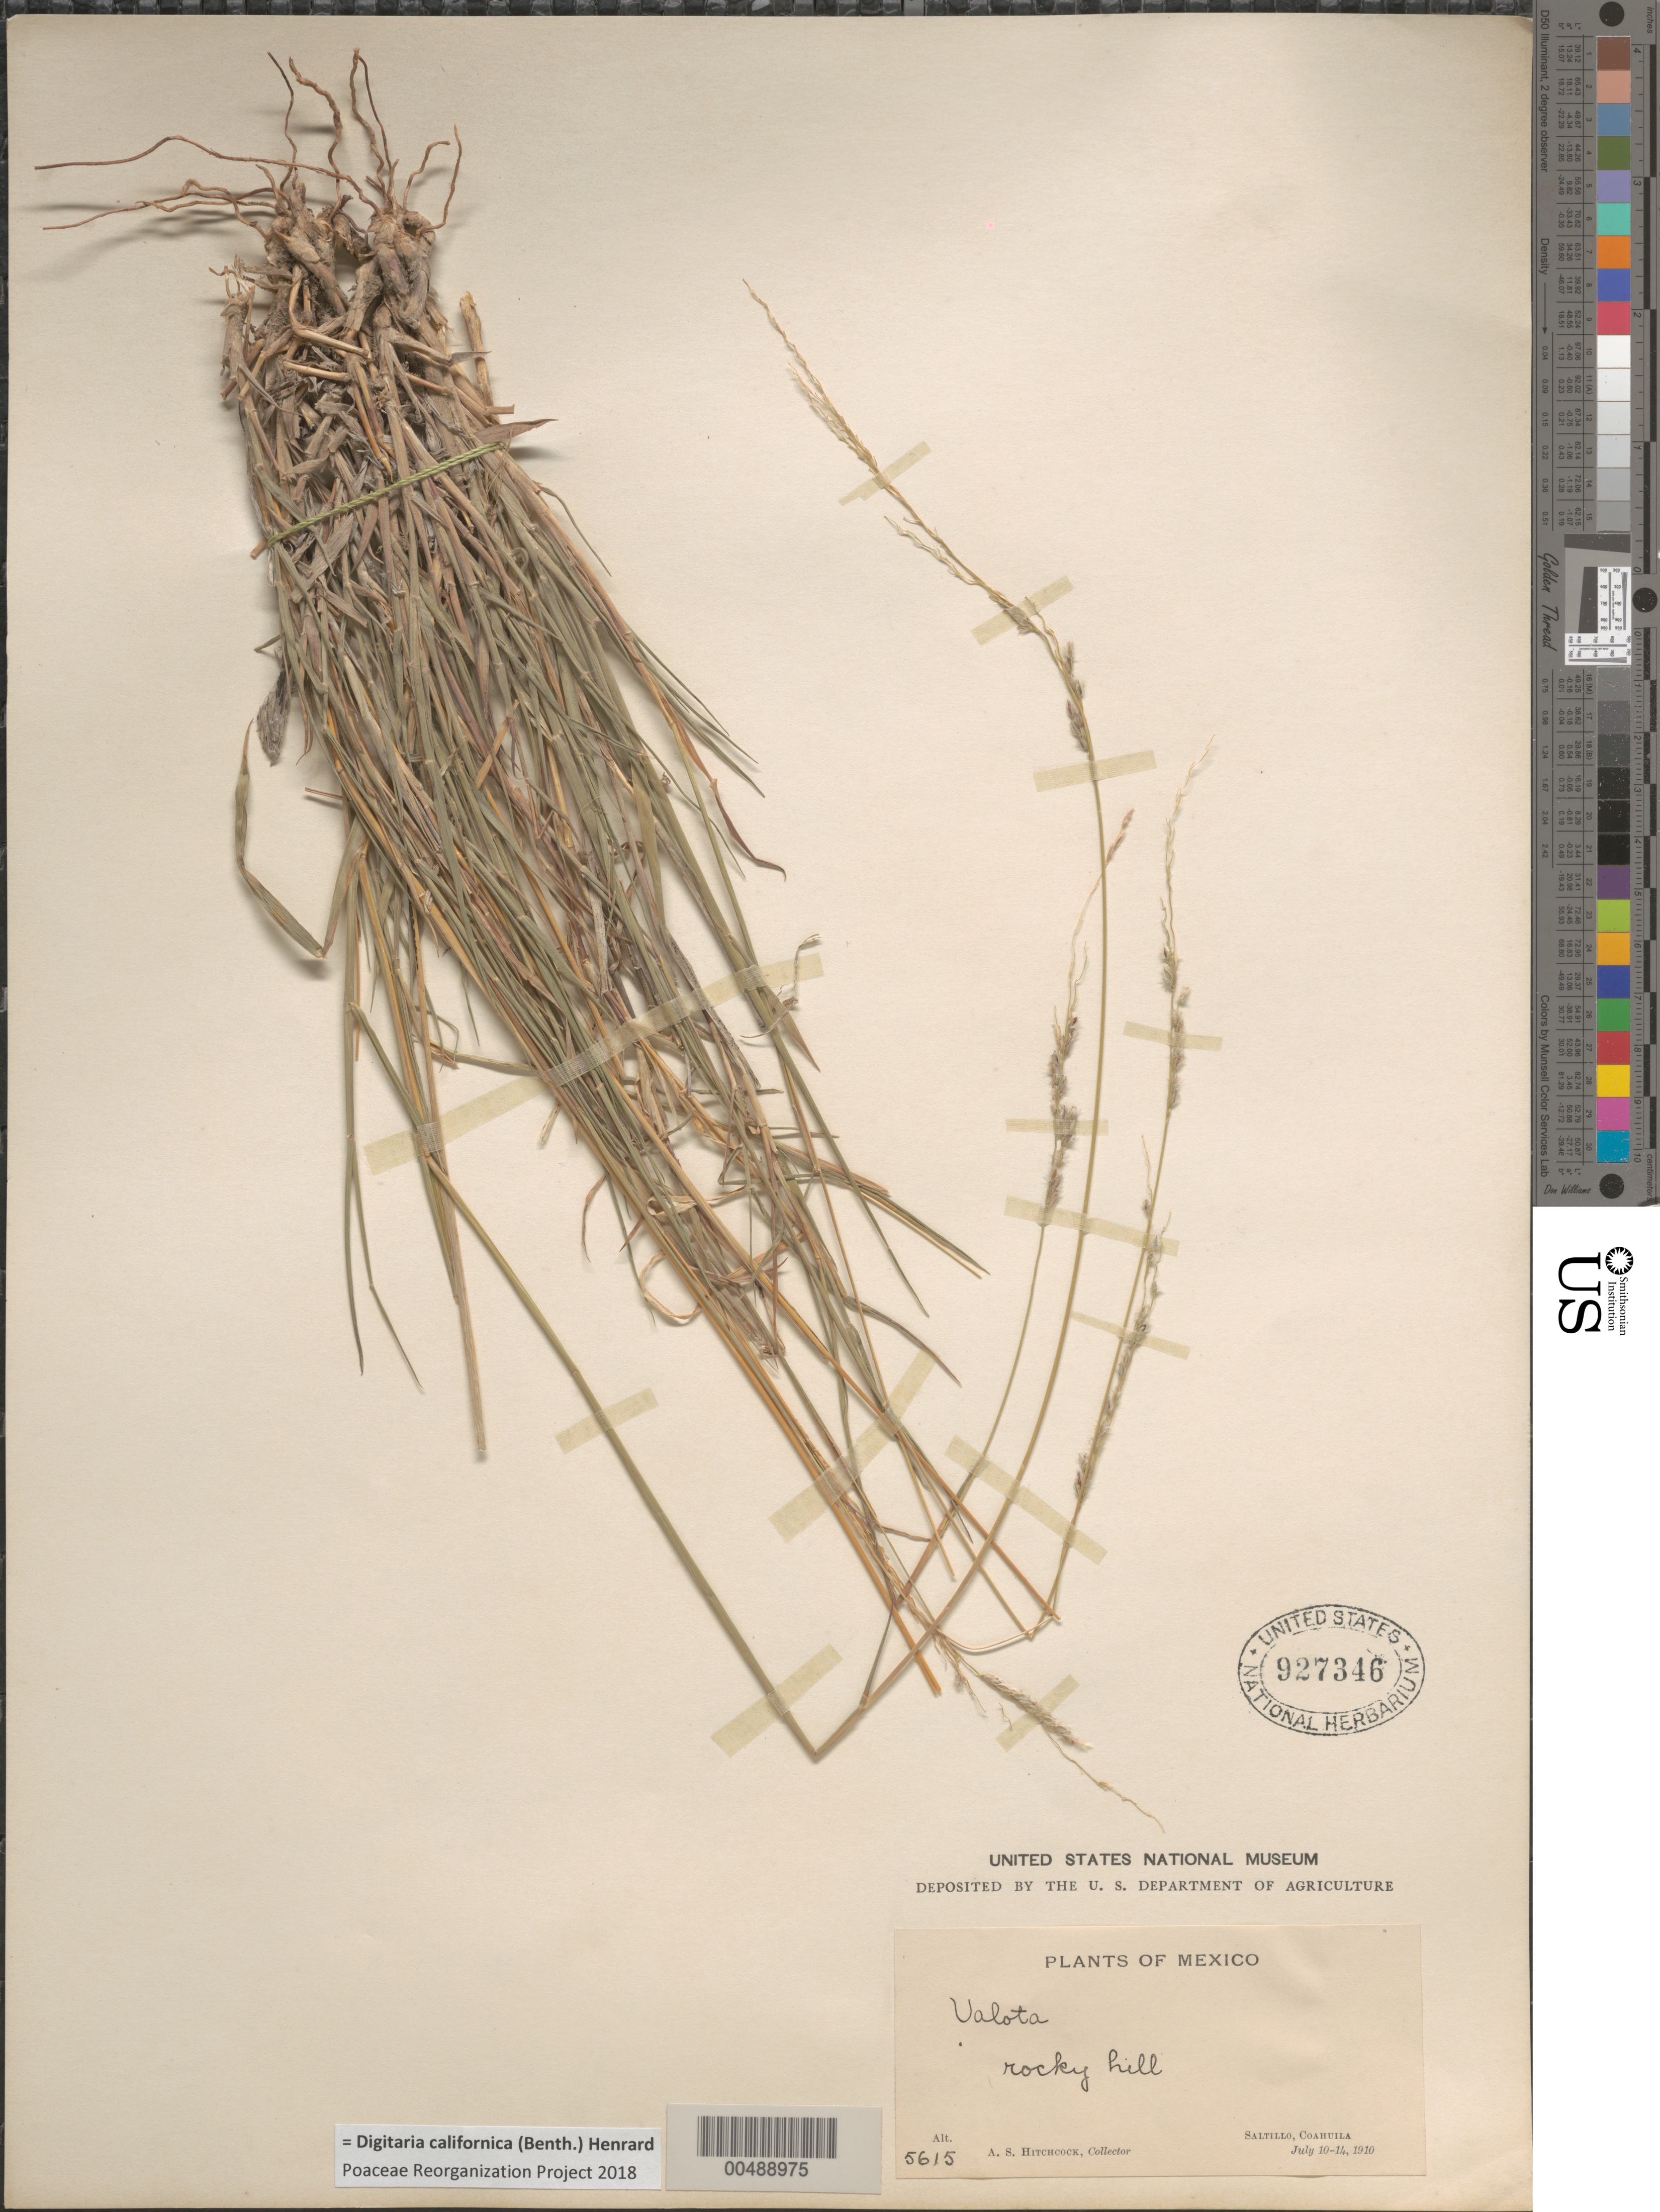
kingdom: Plantae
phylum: Tracheophyta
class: Liliopsida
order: Poales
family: Poaceae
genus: Digitaria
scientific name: Digitaria californica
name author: (Benth.) Henr.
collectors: A. S. Hitchcock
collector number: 5615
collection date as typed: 10 Jul 1910 to 14 Jul 1910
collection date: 1910-07-10/1910-07-14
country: Mexico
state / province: Coahuila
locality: Saltillo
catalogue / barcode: US 927346